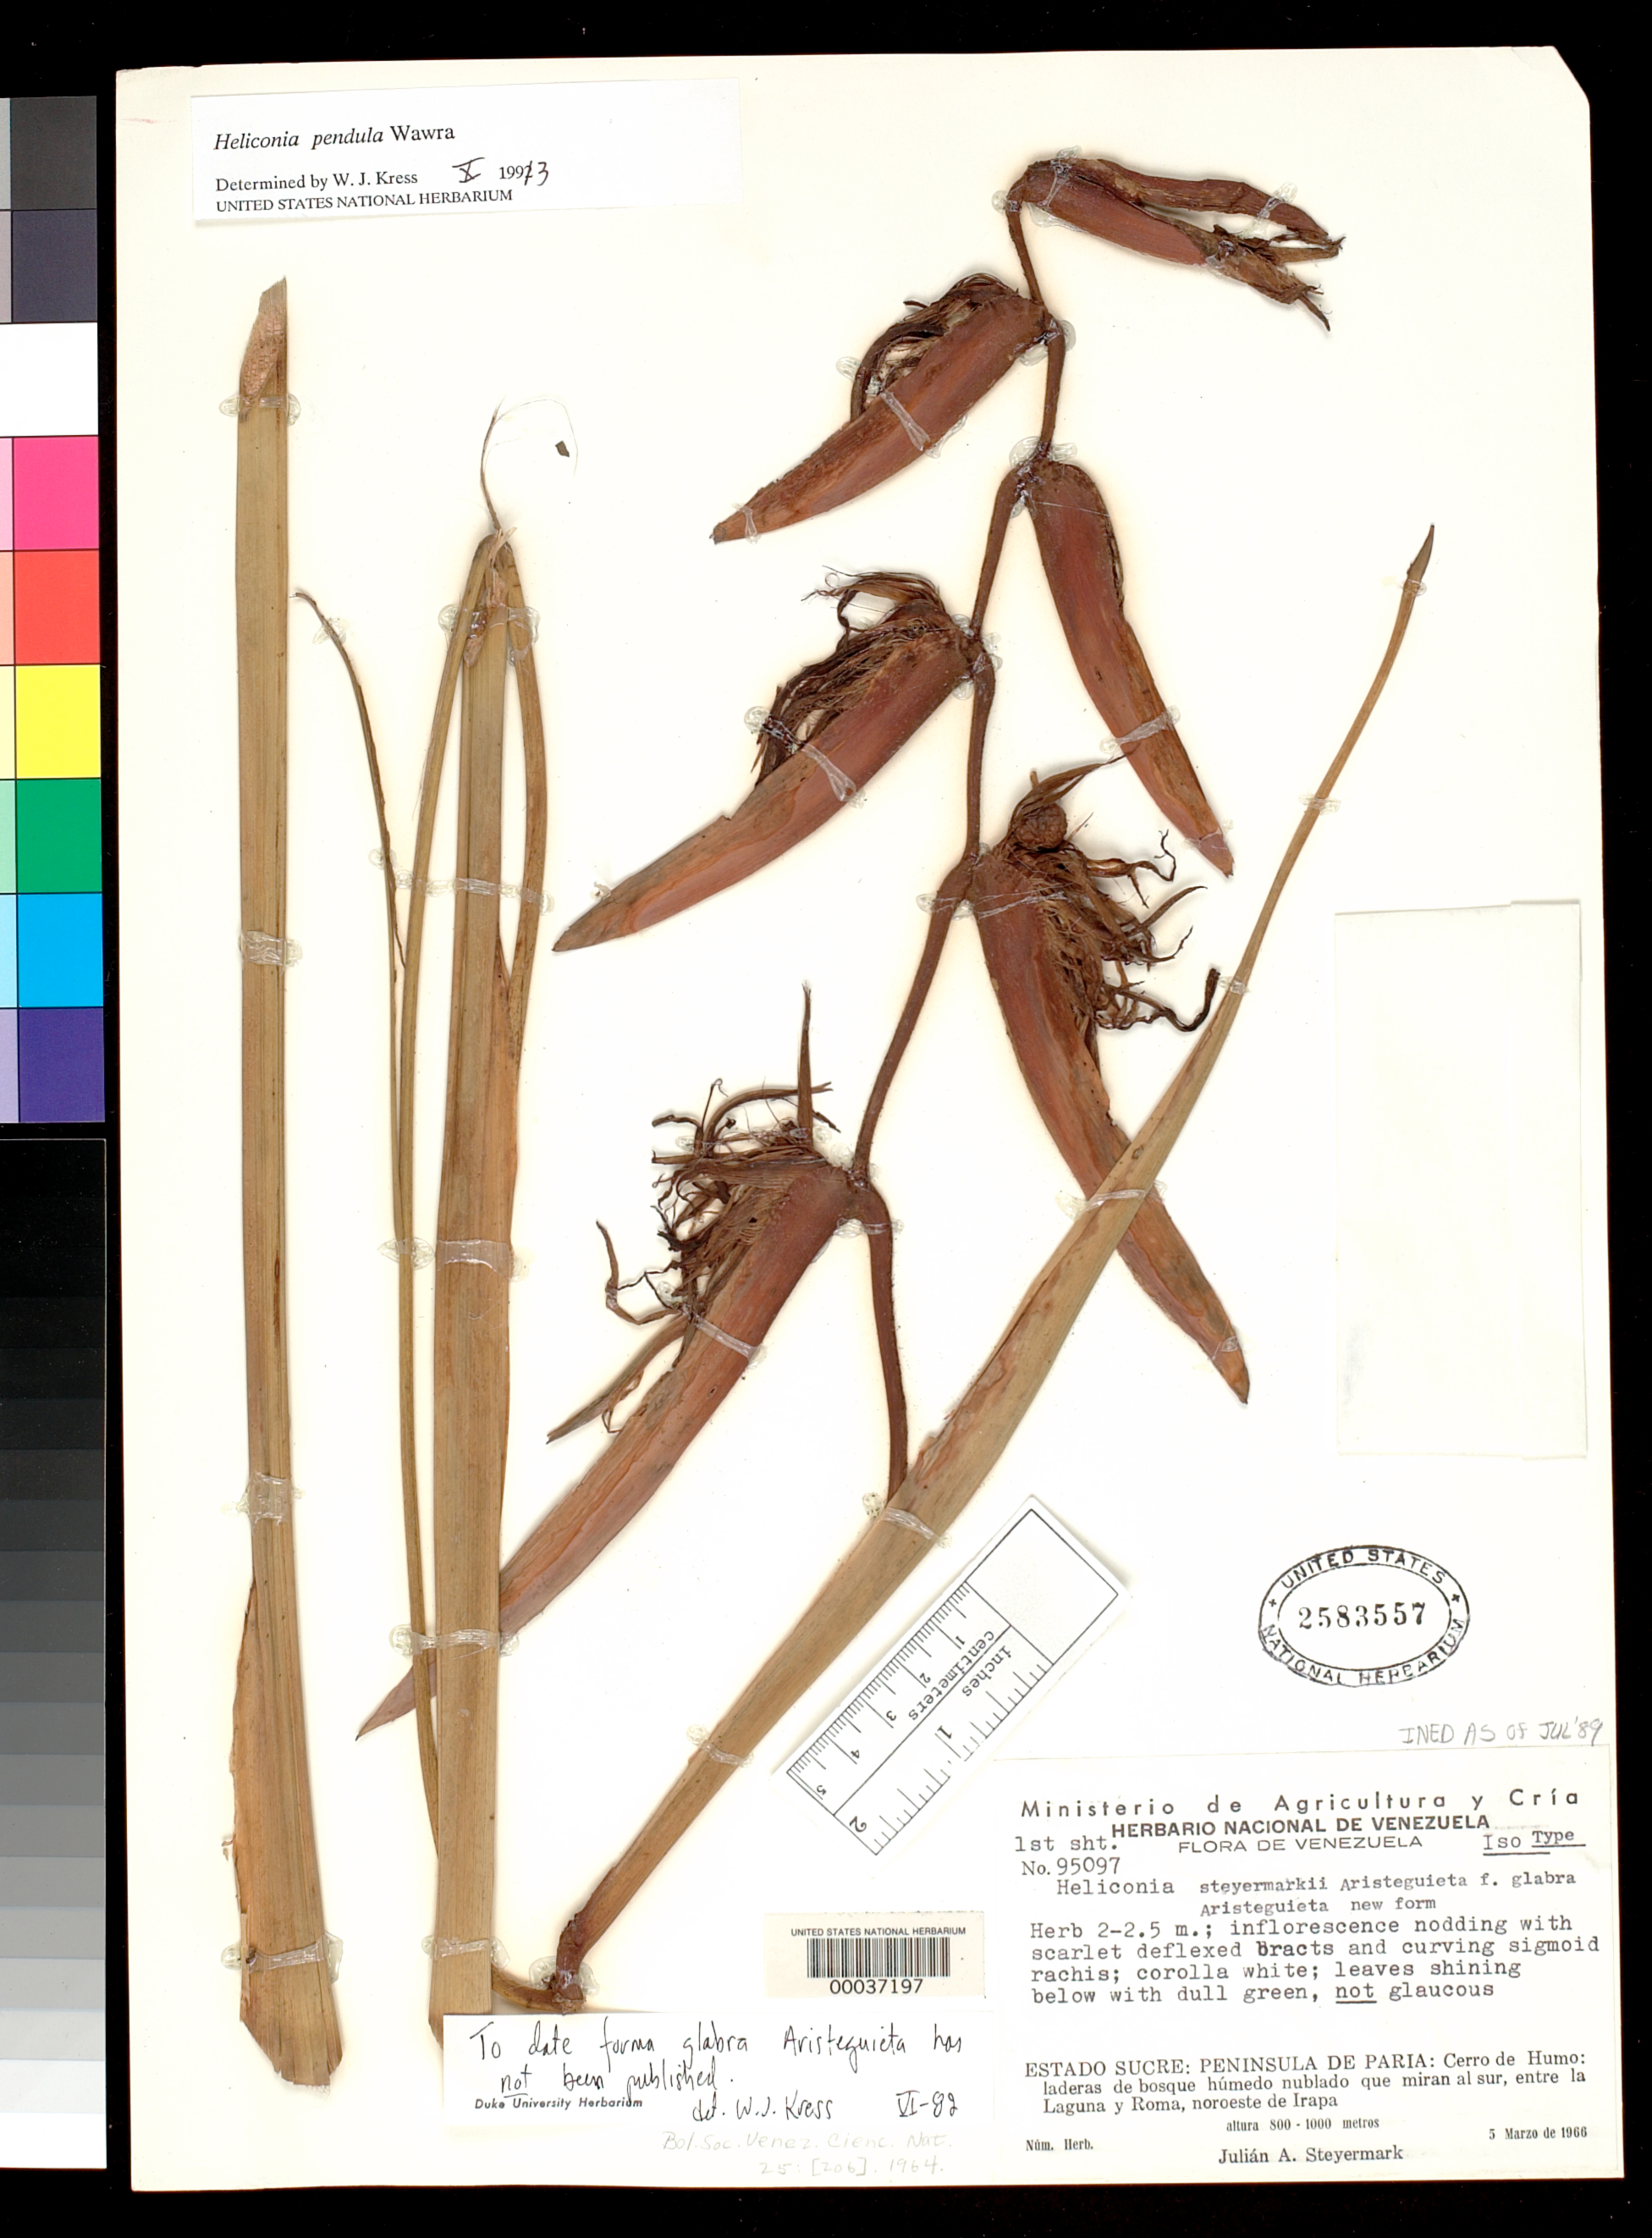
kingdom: Plantae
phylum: Tracheophyta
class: Liliopsida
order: Zingiberales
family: Heliconiaceae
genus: Heliconia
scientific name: Heliconia sp.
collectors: J. Steyermark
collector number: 95097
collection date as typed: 05 Mar 1966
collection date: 1966-03-05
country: Venezuela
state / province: Sucre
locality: Peninsula of paria, cerro de humo, between la laguna and roma, nw of irapa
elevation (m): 800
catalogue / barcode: US 2583557